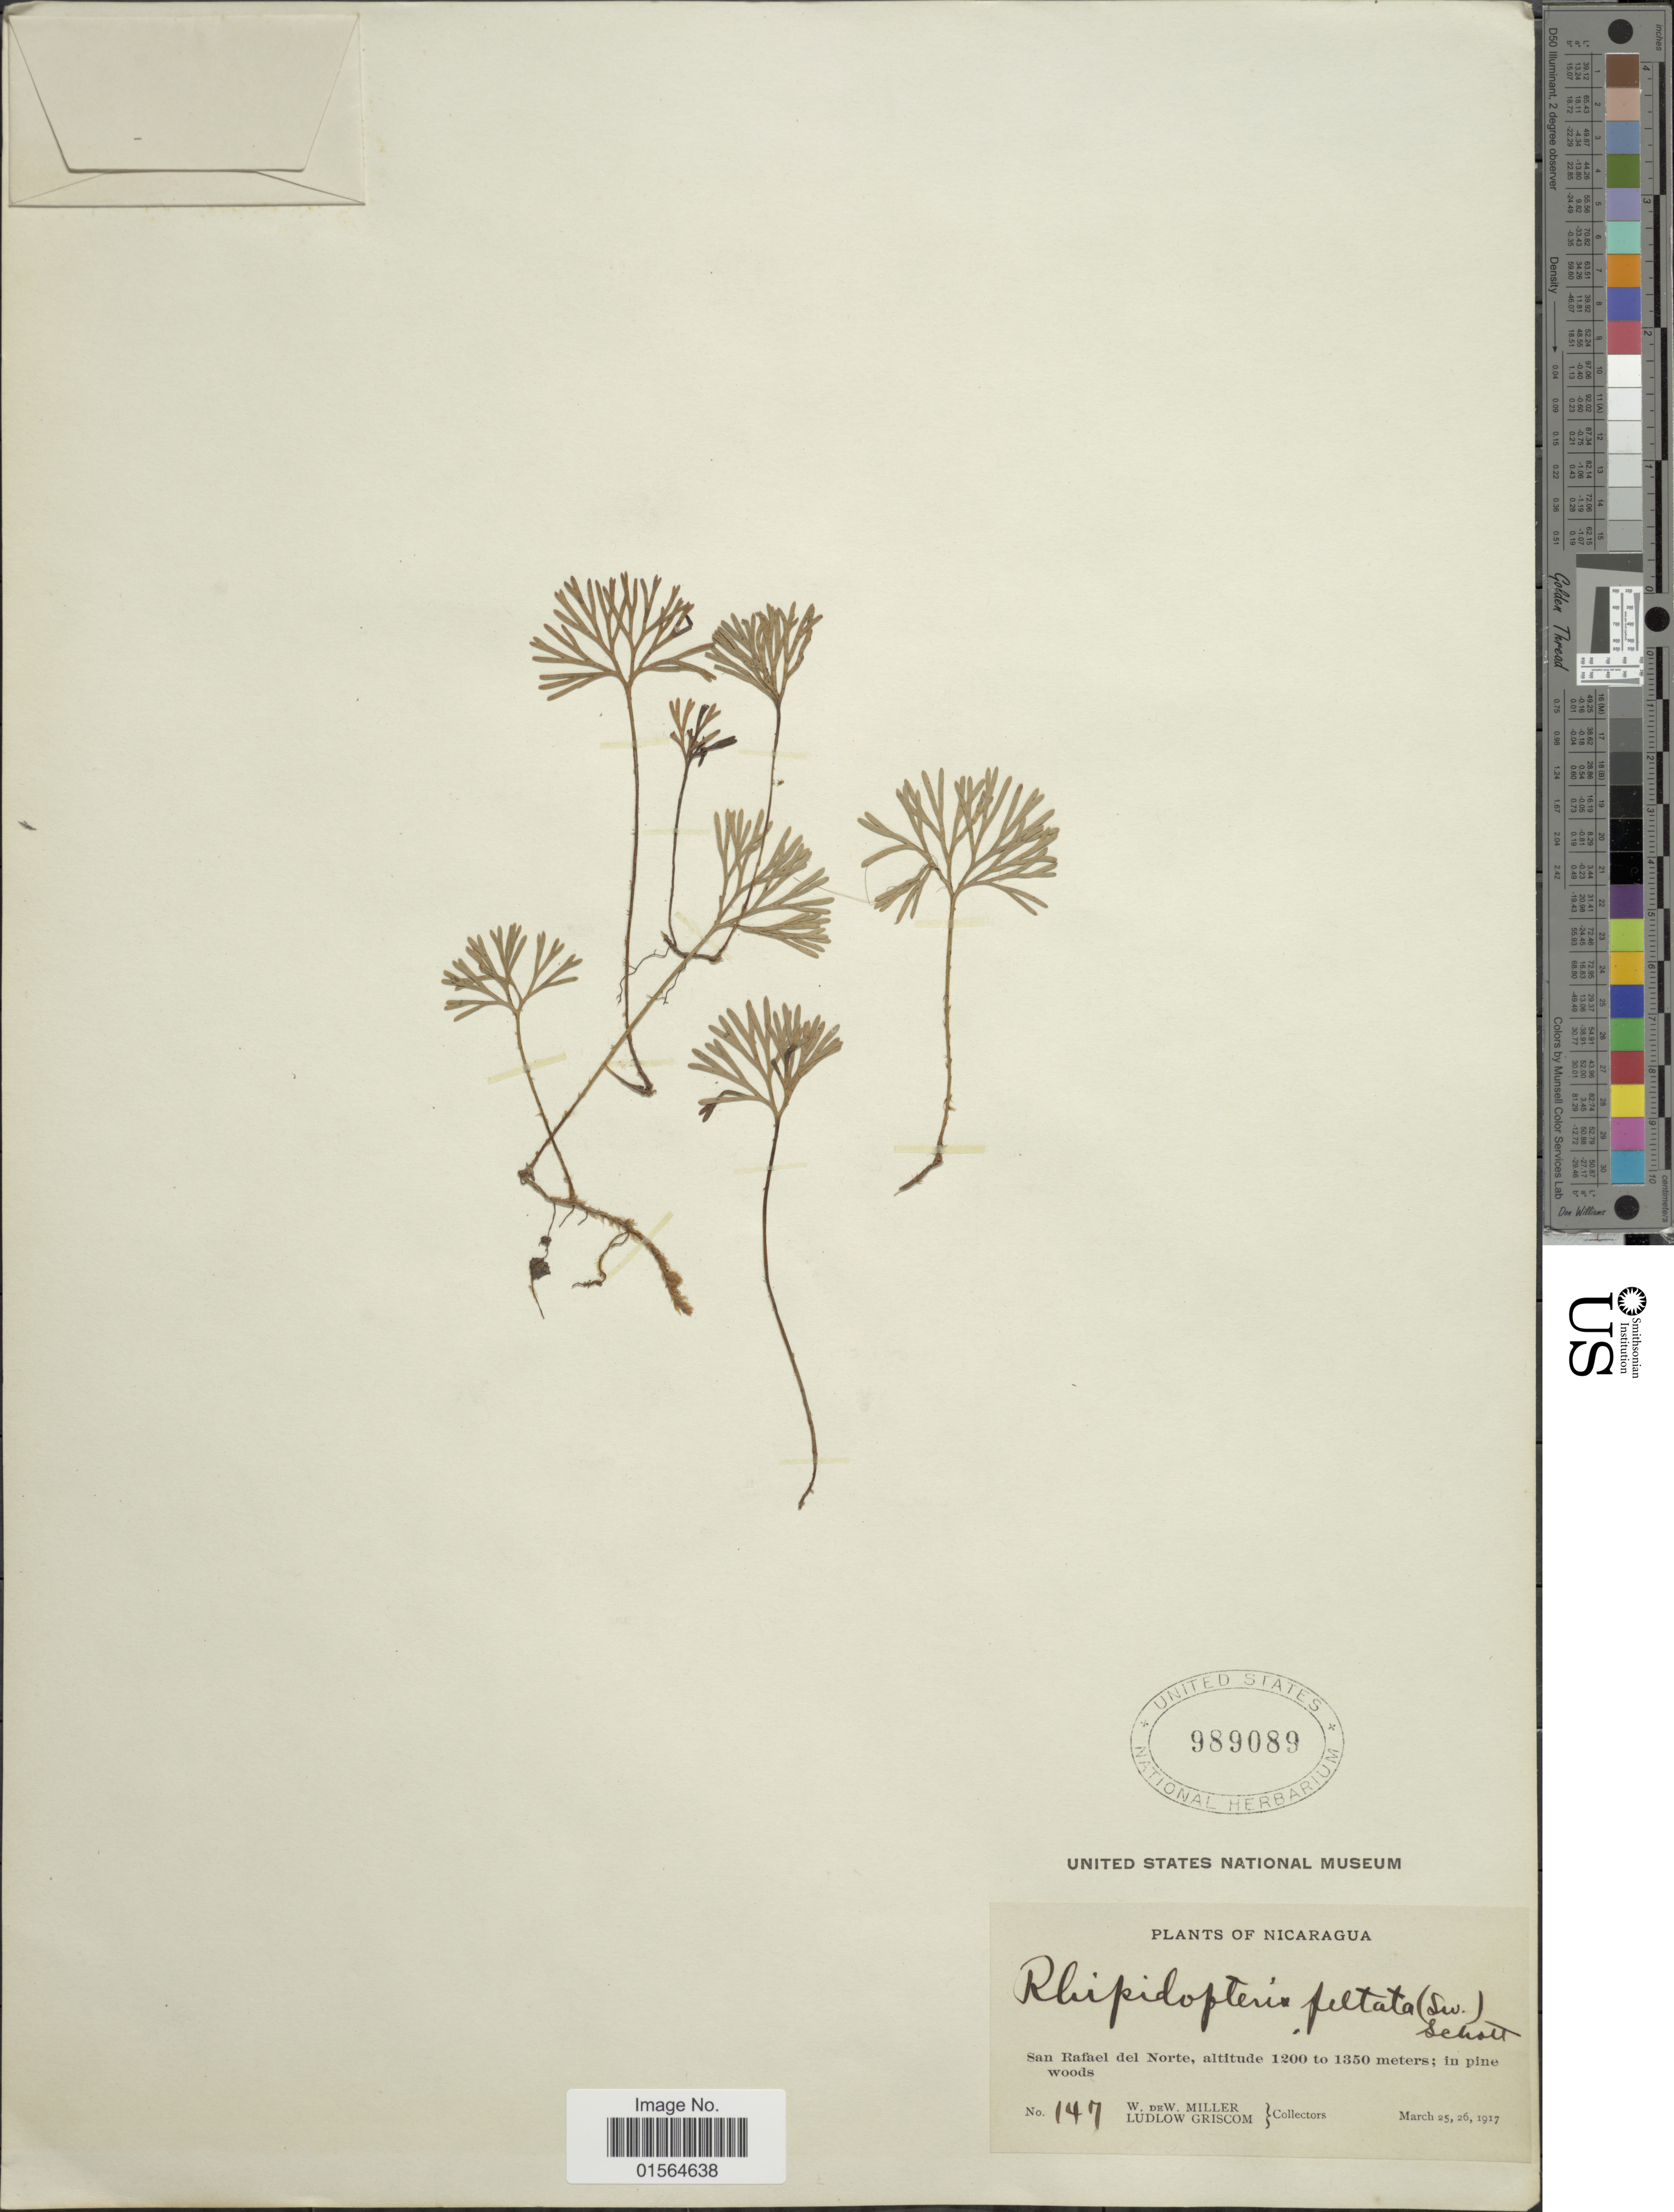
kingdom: Plantae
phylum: Tracheophyta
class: Polypodiopsida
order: Polypodiales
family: Dryopteridaceae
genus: Elaphoglossum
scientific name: Elaphoglossum peltatum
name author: (Sw.) Urb.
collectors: W. D. Miller & L. Griscom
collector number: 147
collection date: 1917-03-25/1917-03-26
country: Nicaragua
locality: San Rafael del Norte, in pine woods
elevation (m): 1200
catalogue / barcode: US 989089